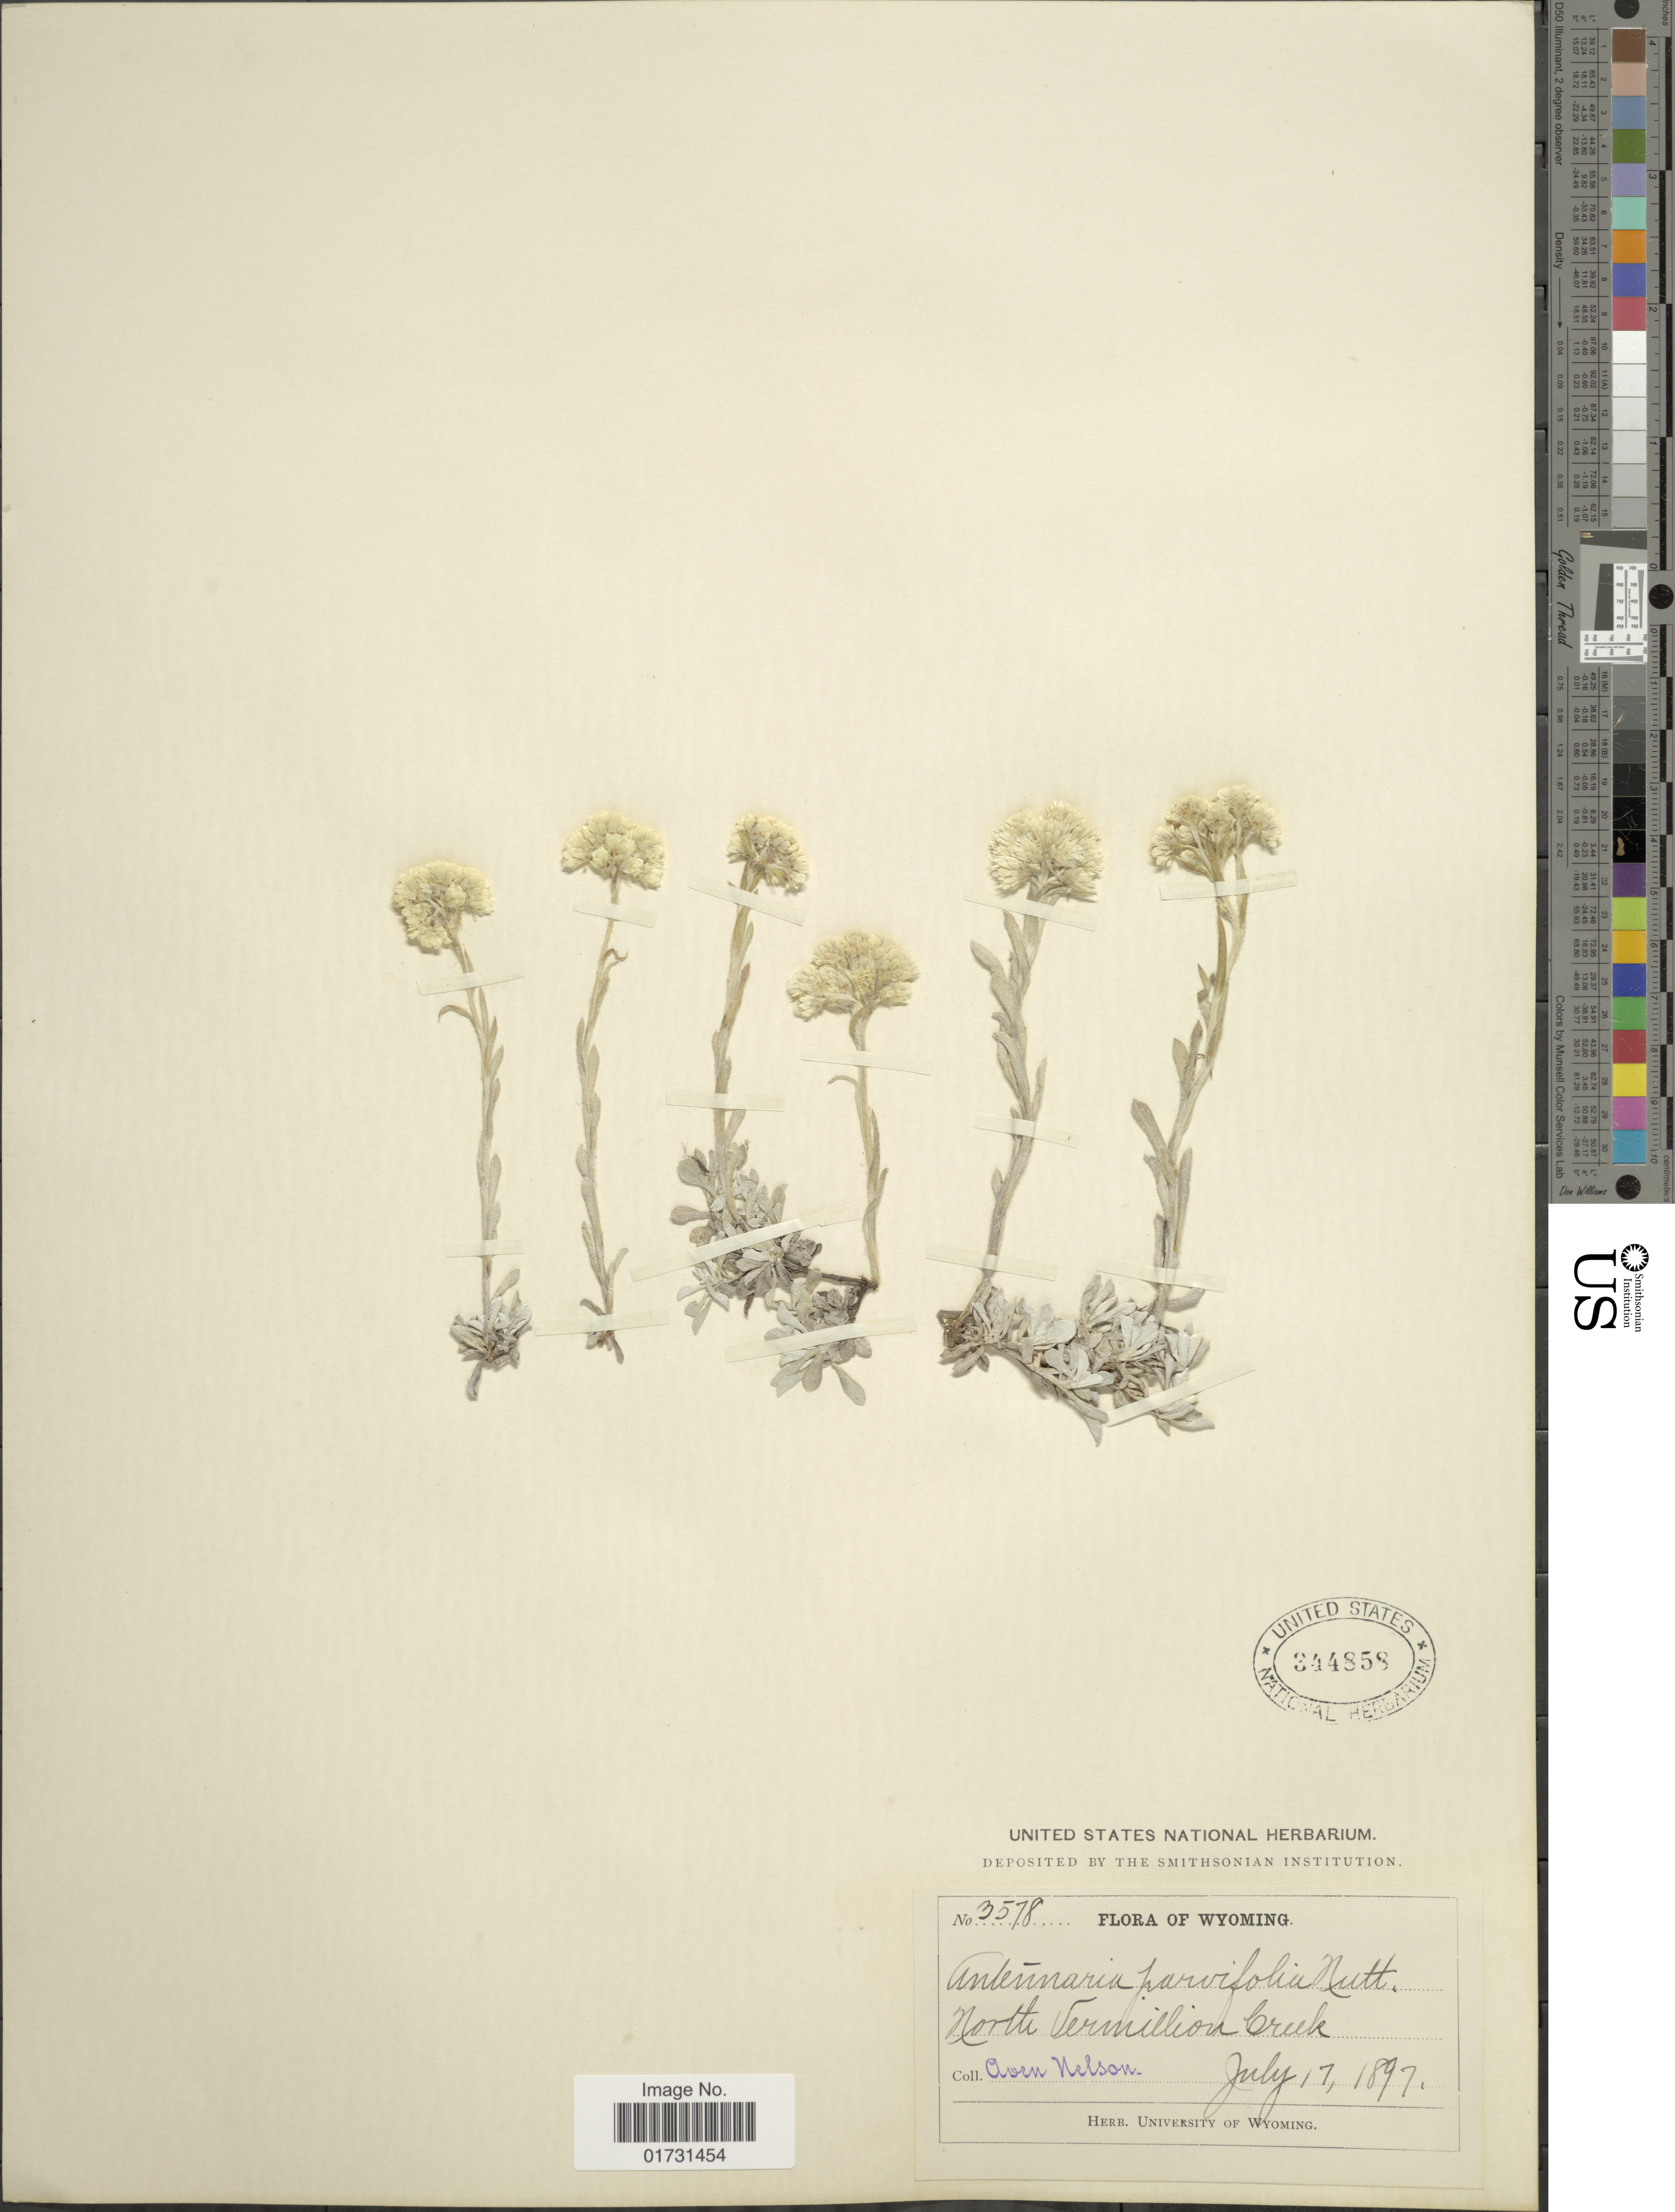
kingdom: Plantae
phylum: Tracheophyta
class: Magnoliopsida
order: Asterales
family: Asteraceae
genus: Antennaria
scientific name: Antennaria microphylla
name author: Rydb.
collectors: A. Nelson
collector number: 3578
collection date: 1897-07-17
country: United States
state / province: Wyoming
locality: North Vermillion Creek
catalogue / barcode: US 344858